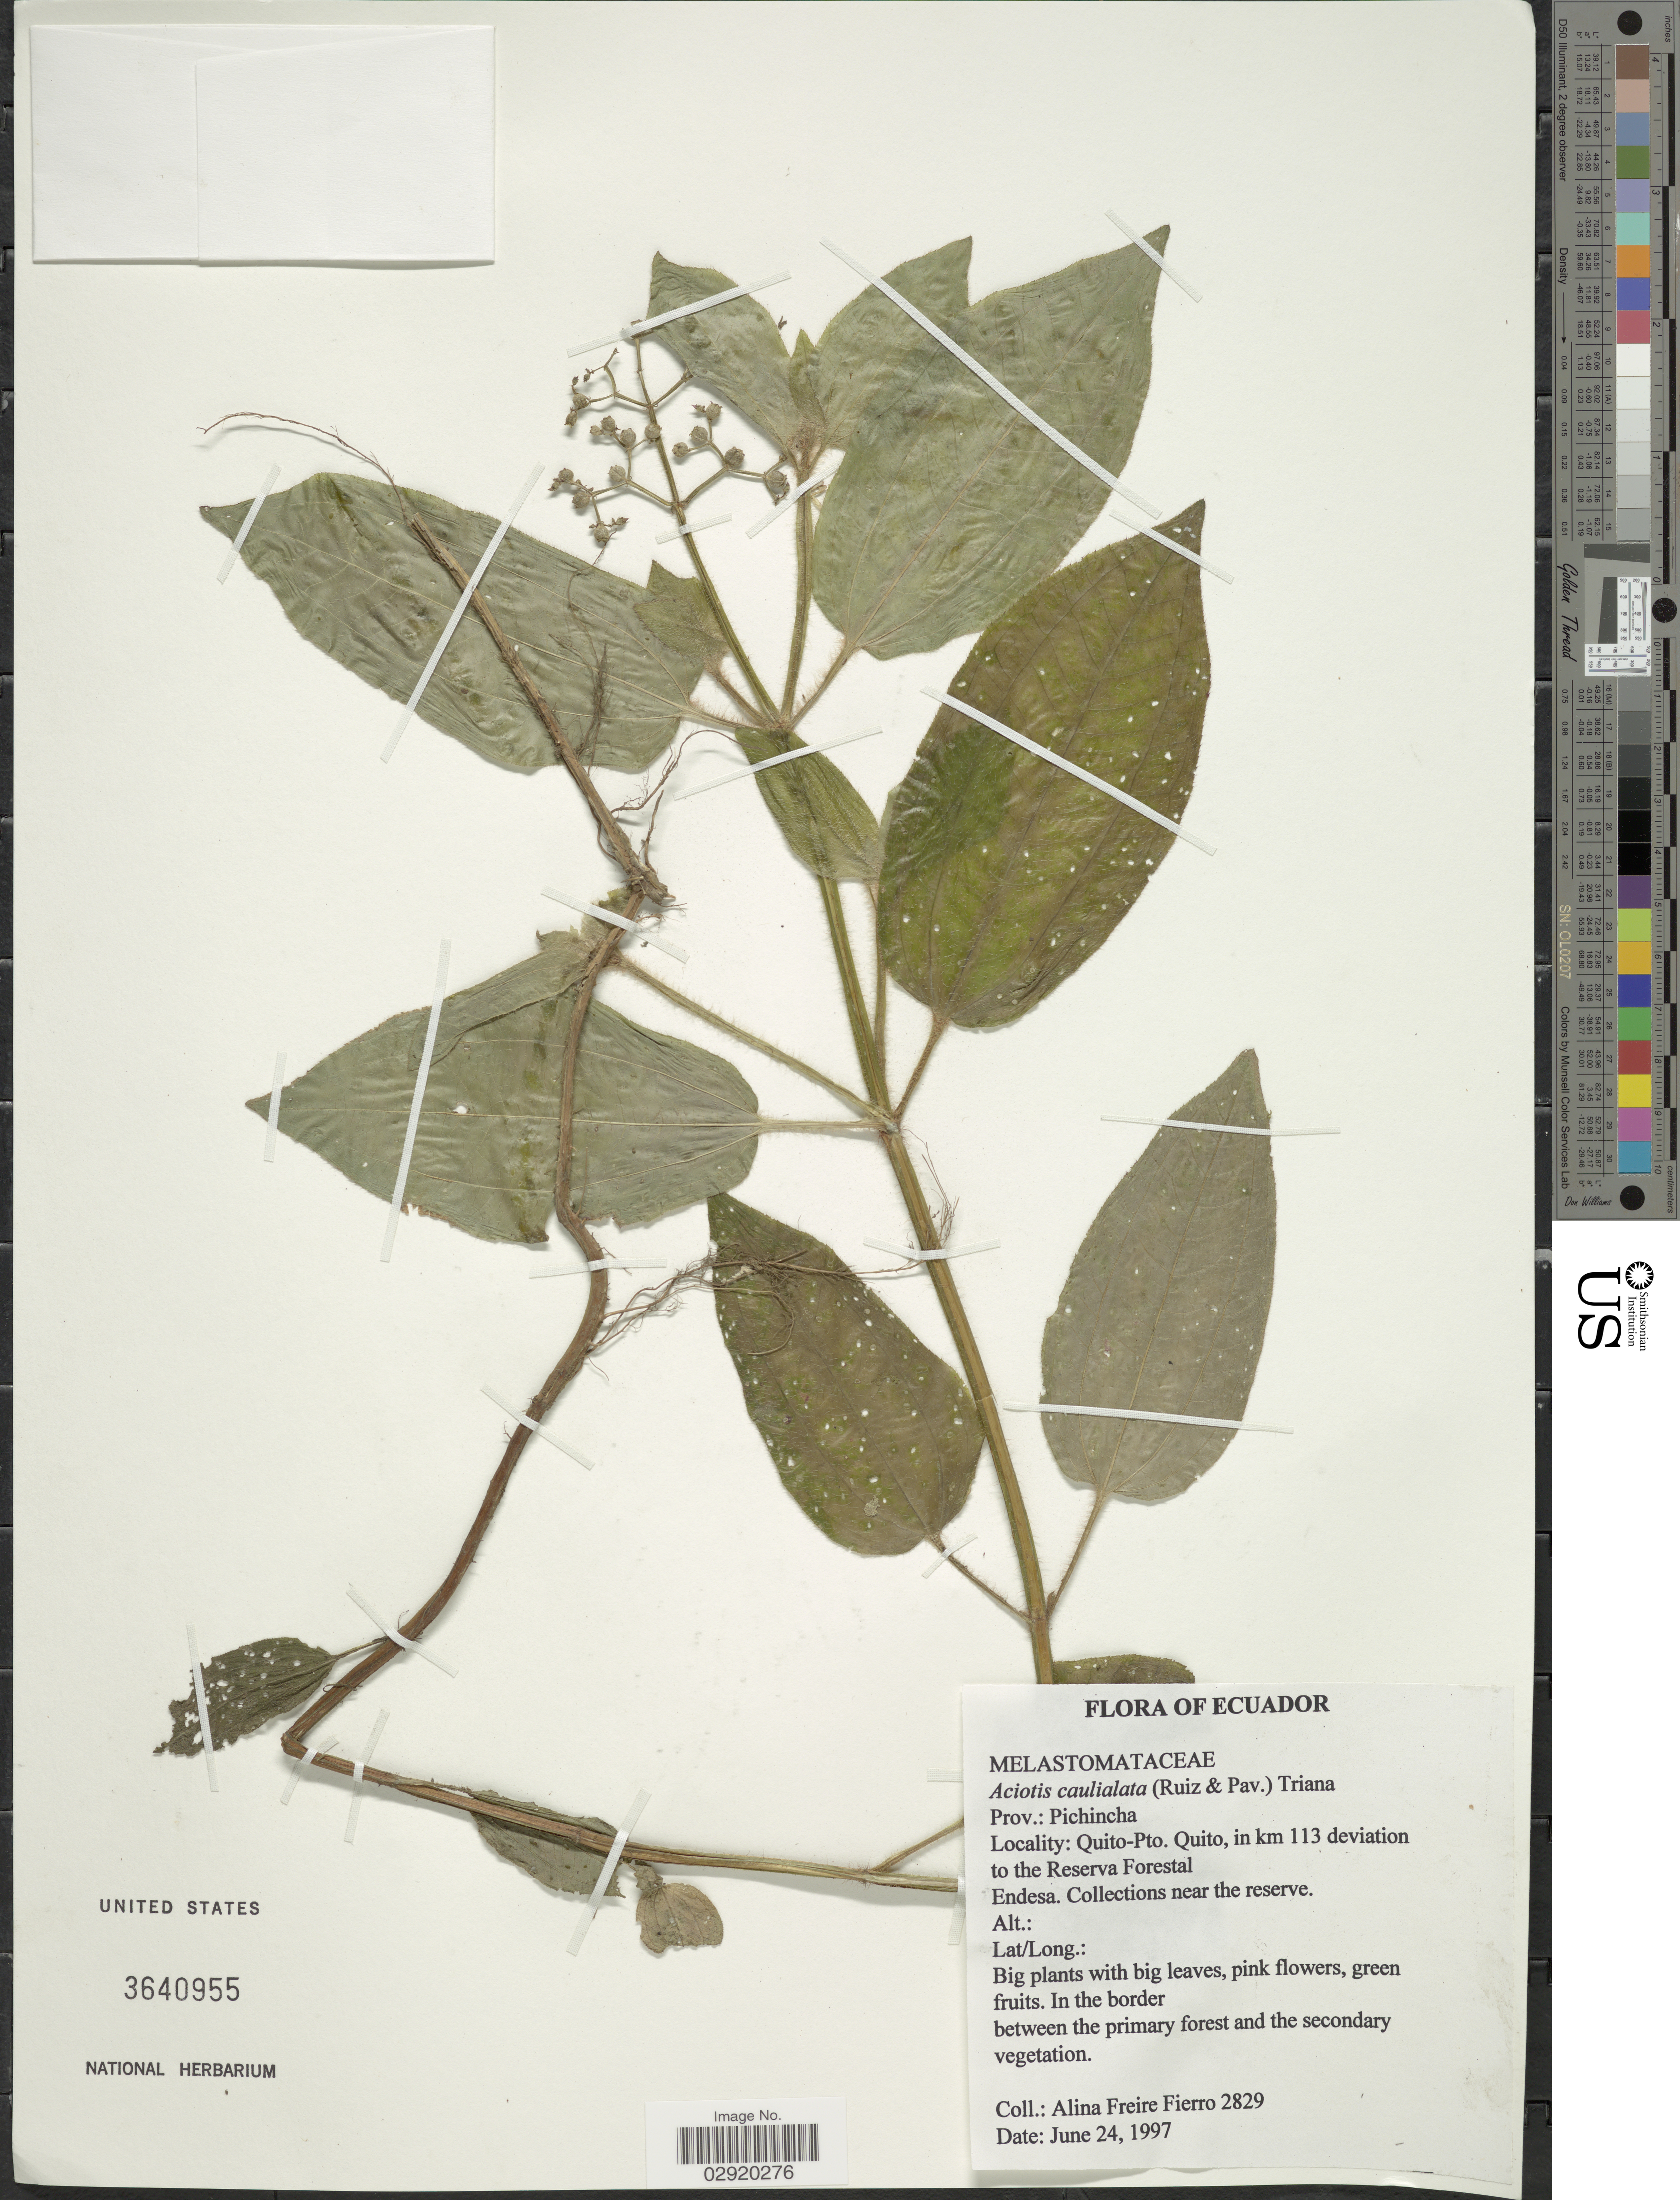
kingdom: Plantae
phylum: Tracheophyta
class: Magnoliopsida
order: Myrtales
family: Melastomataceae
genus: Aciotis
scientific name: Aciotis rubricaulis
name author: (Mart. ex DC.) Triana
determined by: Nunes da Silva, Diego, (RB), Jardim Botanico do Rio de Janeiro - Herbario (BRAZIL)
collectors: A. Freire-Fierro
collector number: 2829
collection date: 1997-06-24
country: Ecuador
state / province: Pichincha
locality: Quito-Pto. Quito, in km 113 deviation to the Reserva Florestal Endesa. Collections near the reserve.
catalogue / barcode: US 3640955